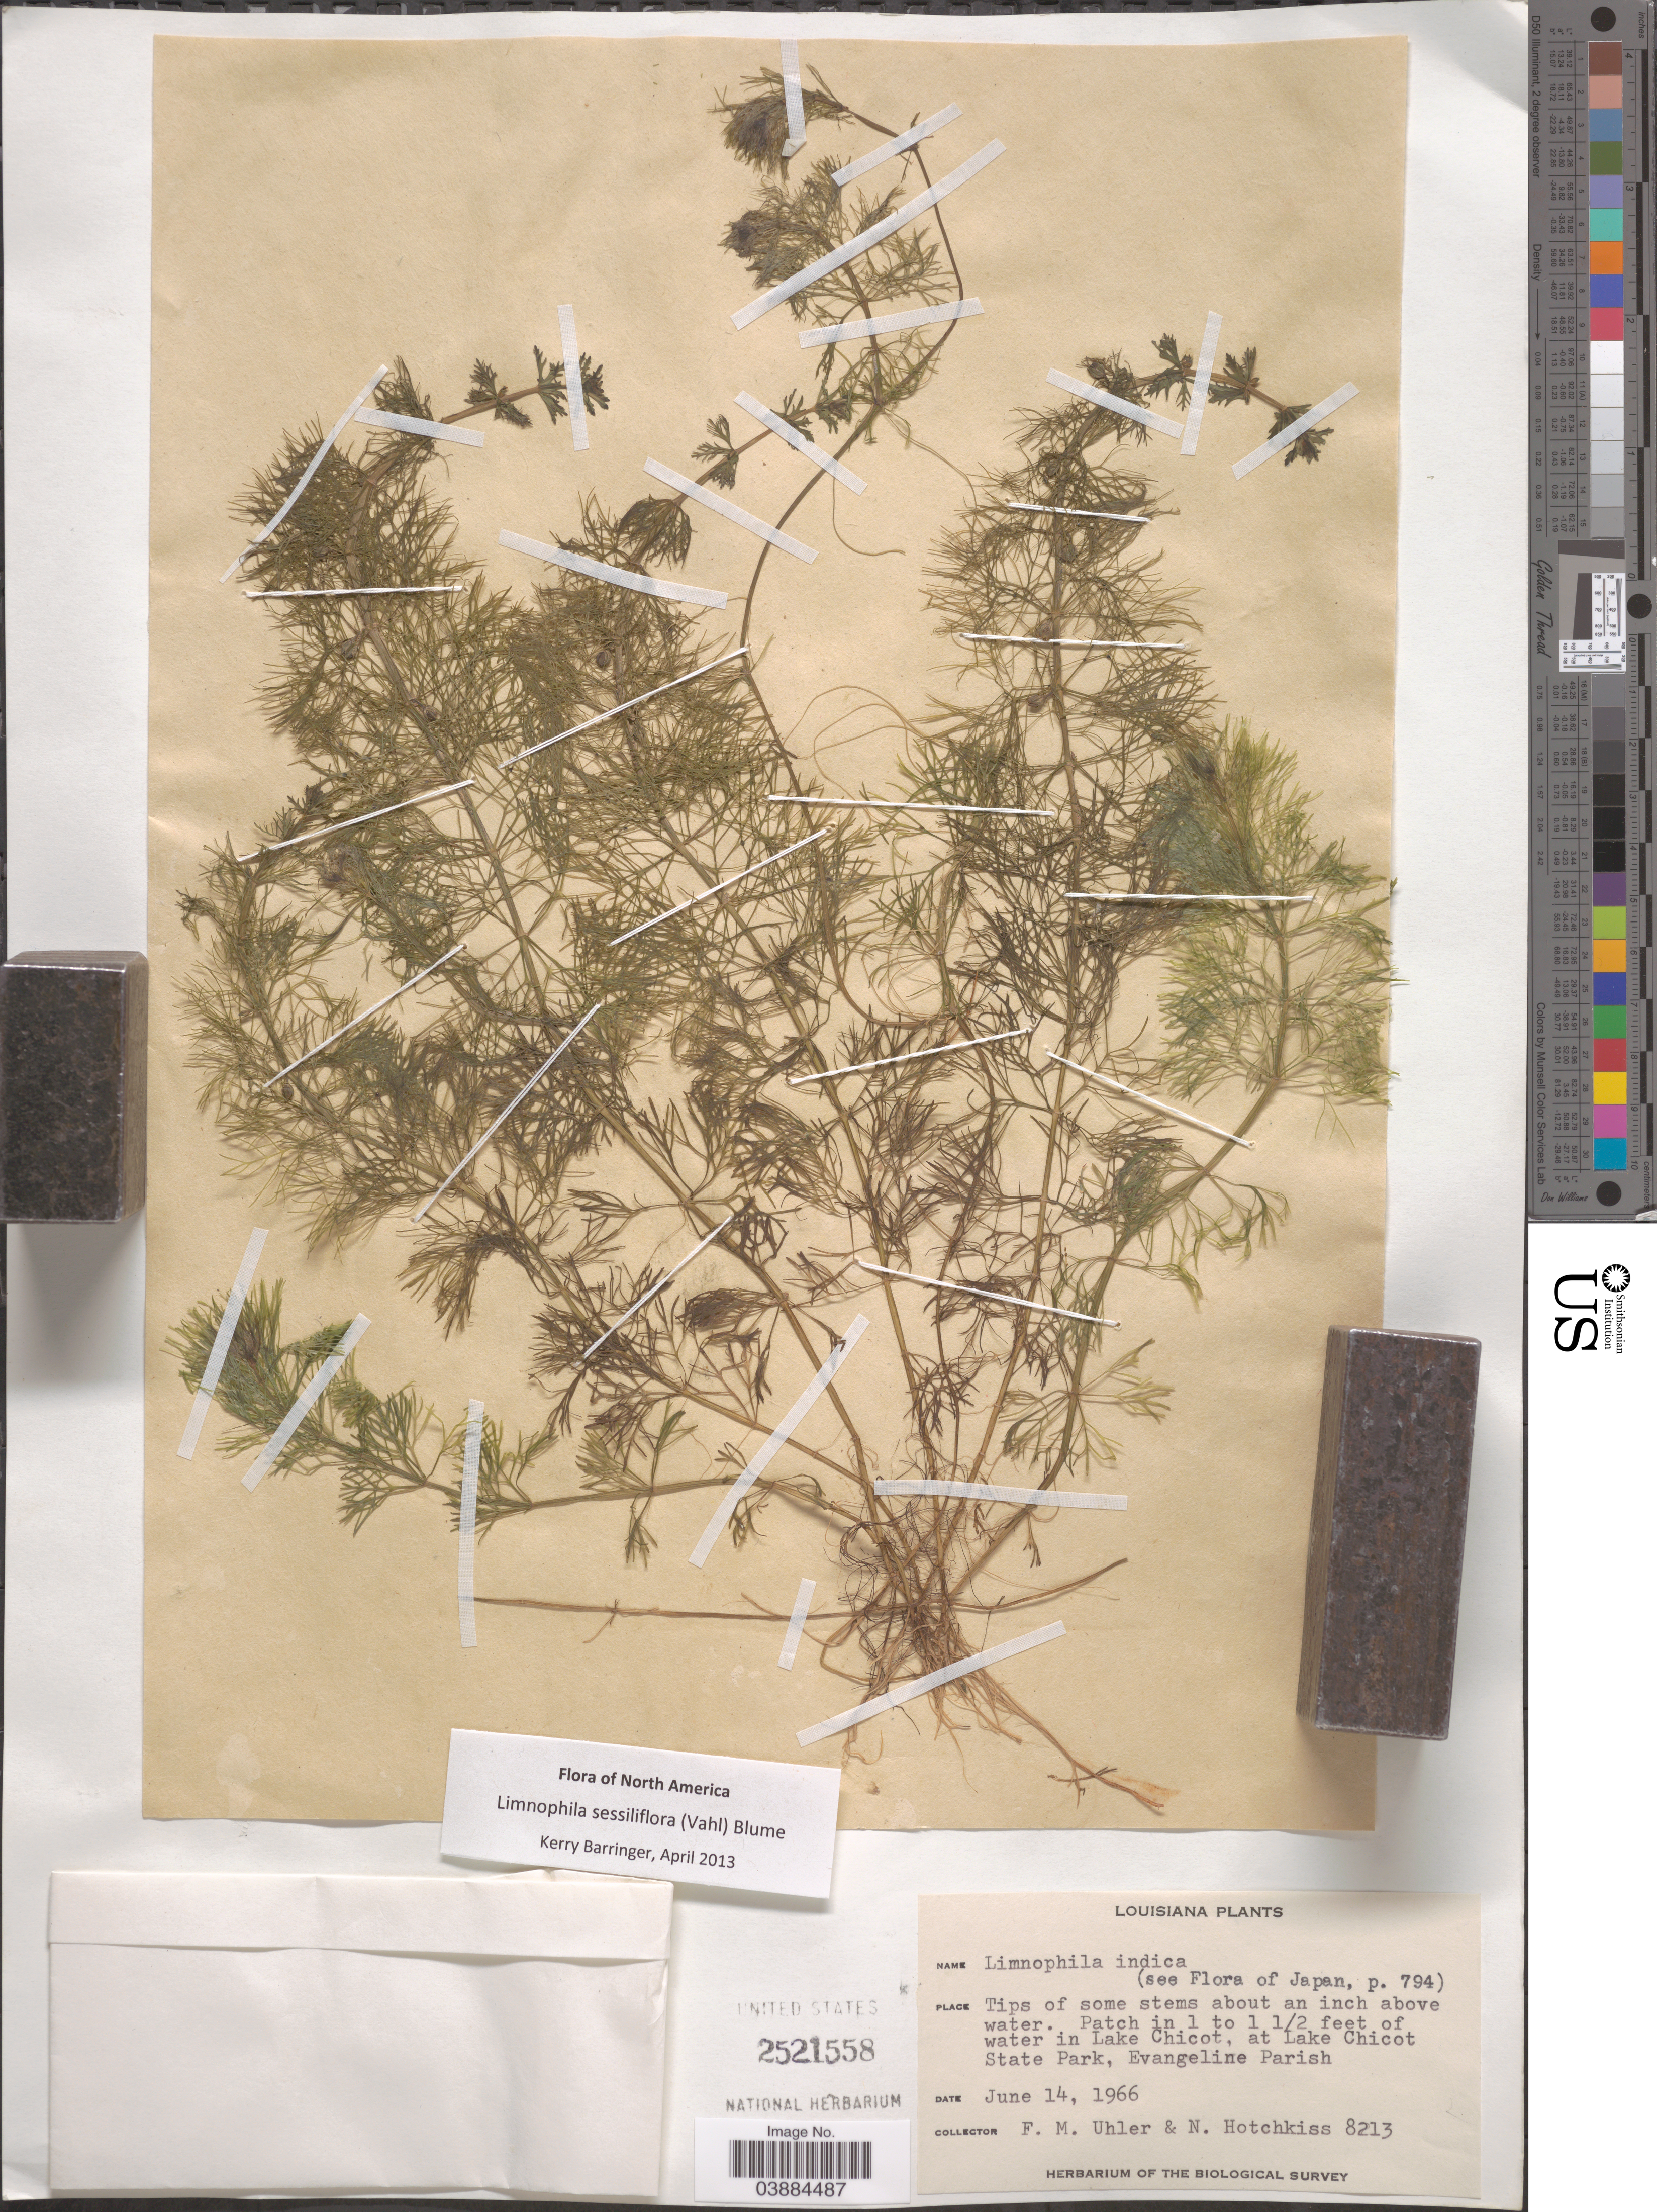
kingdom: Plantae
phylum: Tracheophyta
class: Magnoliopsida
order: Lamiales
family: Plantaginaceae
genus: Limnophila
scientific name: Limnophila sessiliflora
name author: (Vahl) Blume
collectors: F. M. Uhler & N. Hotchkiss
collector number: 8213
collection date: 1966-06-14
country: United States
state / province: Louisiana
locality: Patch in 1 to 1½ feet of water in Lake Chicot, at Lake Chicot State Park, Evangeline Parish.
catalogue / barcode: US 2521558